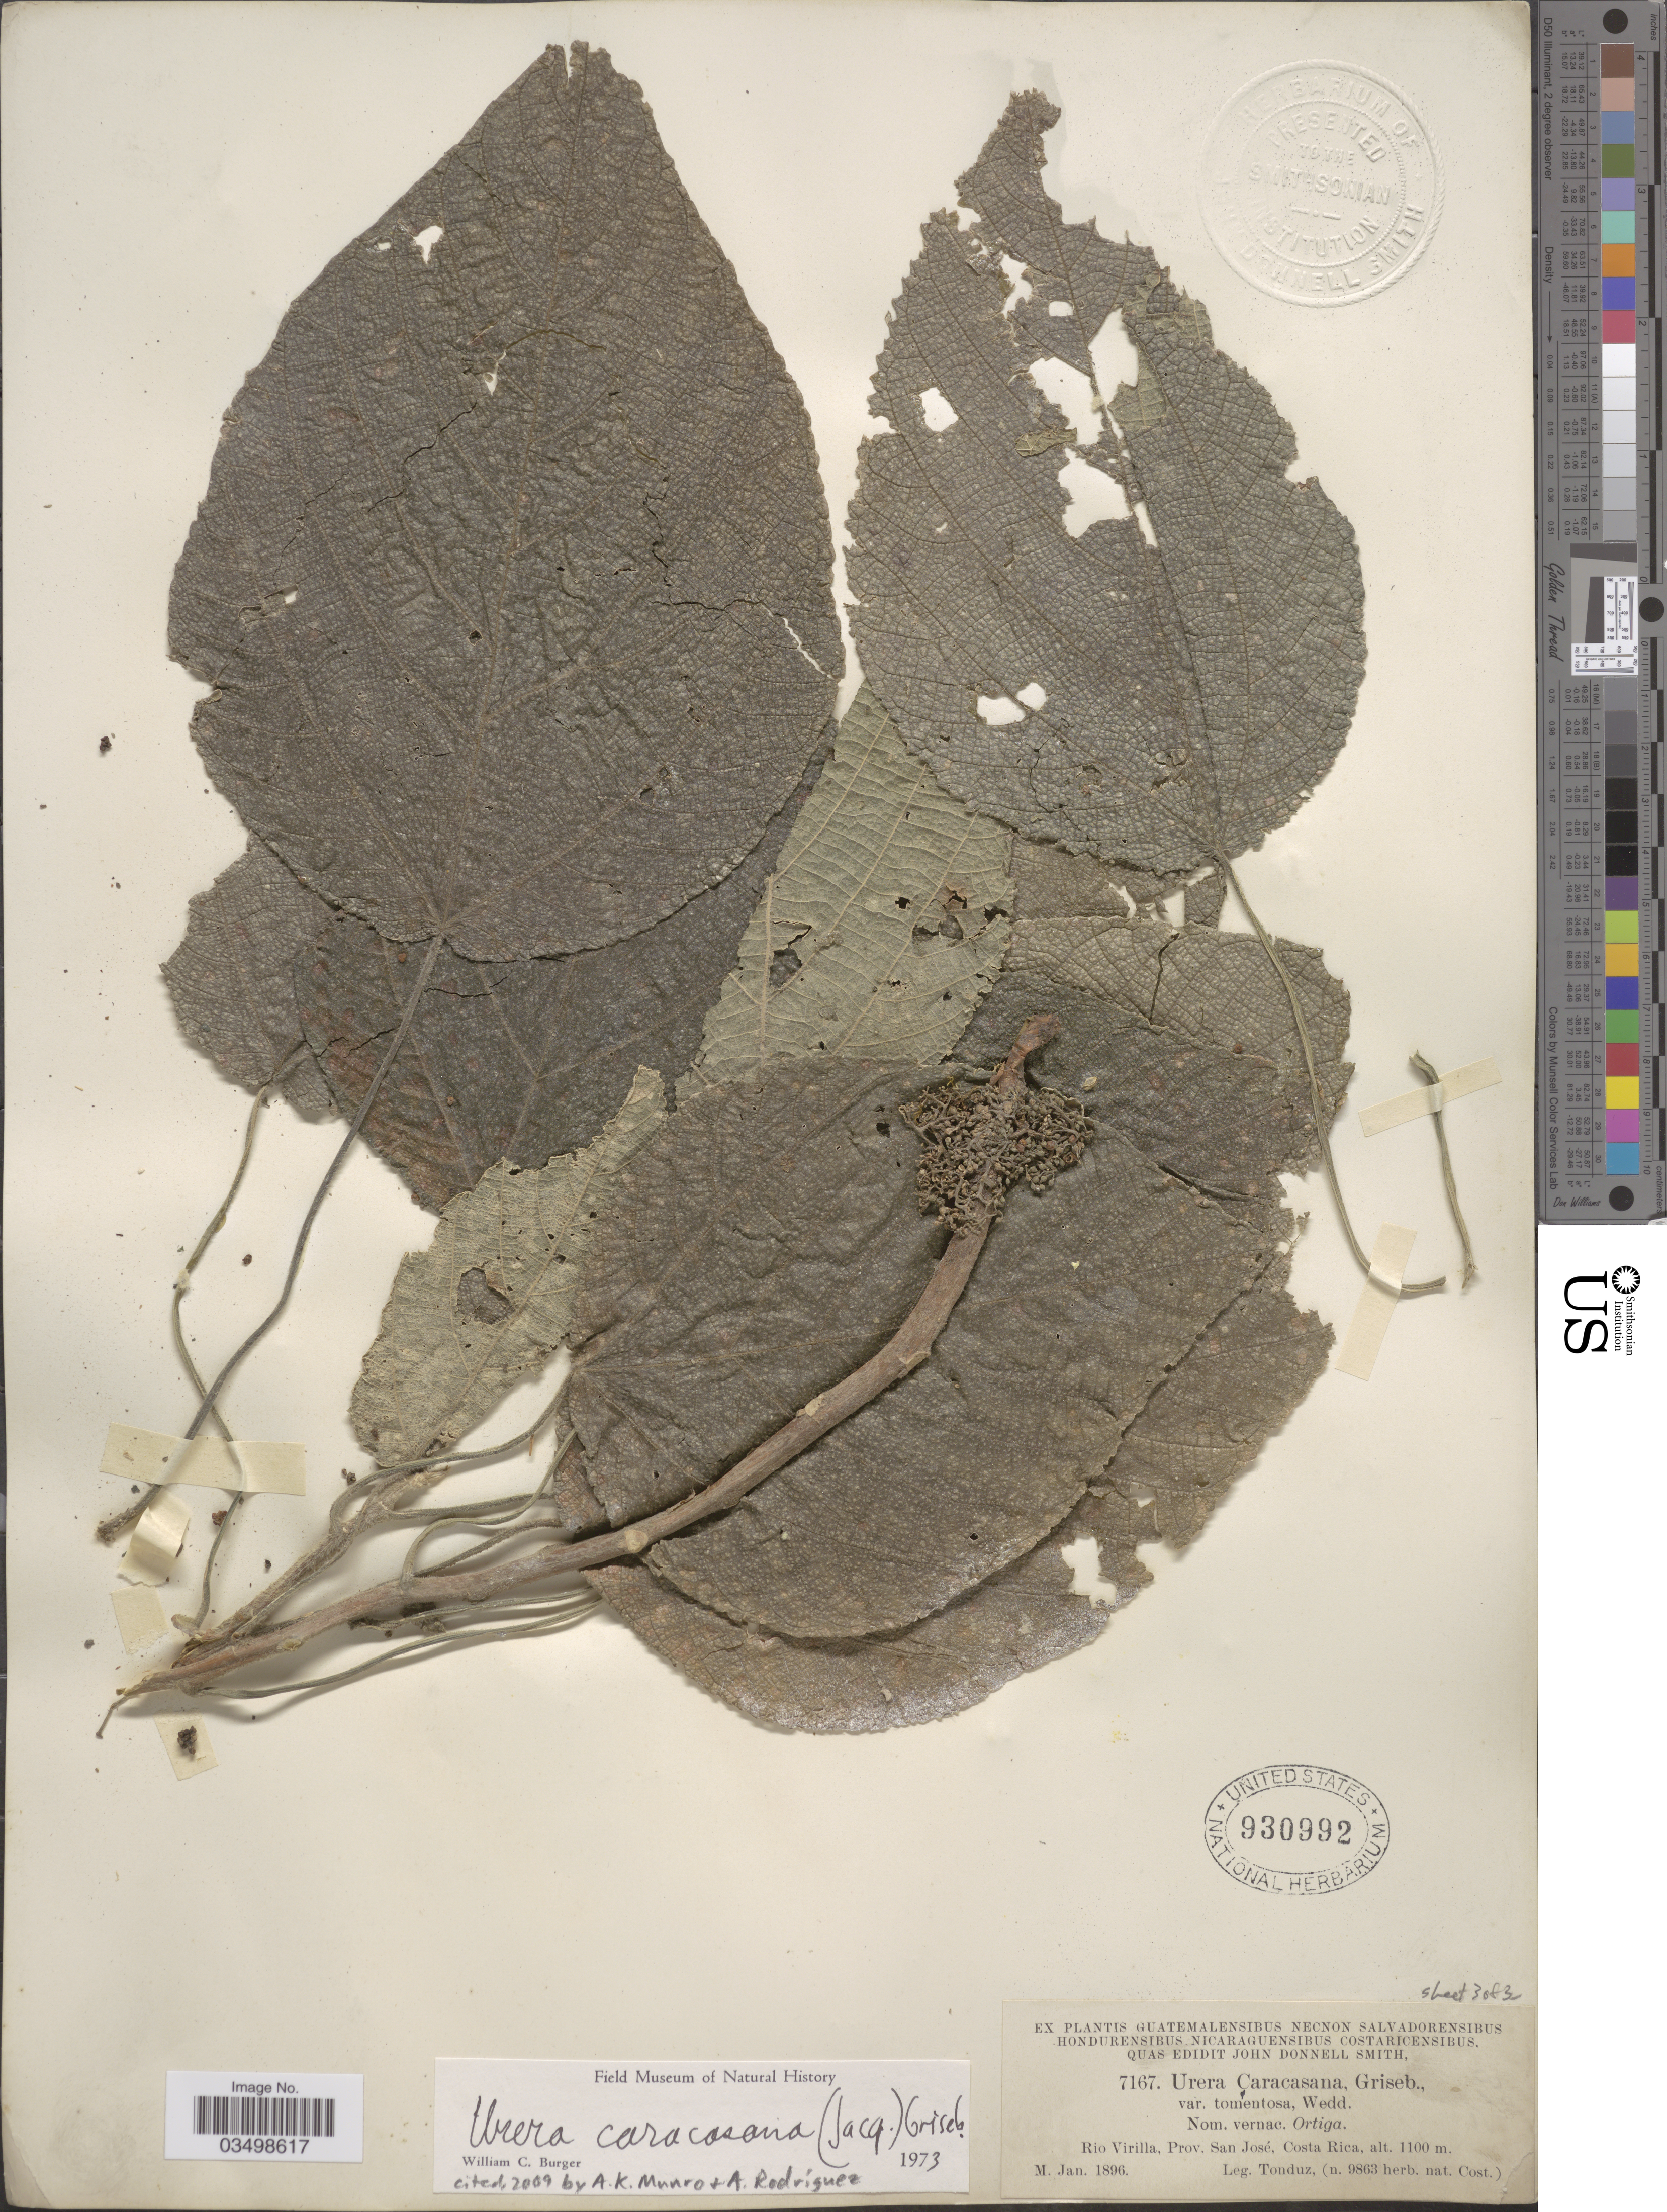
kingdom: Plantae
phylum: Tracheophyta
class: Magnoliopsida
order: Rosales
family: Urticaceae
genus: Urera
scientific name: Urera caracasana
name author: (Jacq.) Gaudich. ex Griseb.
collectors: Tonduz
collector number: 7167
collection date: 1896-01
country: Costa Rica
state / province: San José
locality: Rio Virilla.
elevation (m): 1100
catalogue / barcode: US 930992